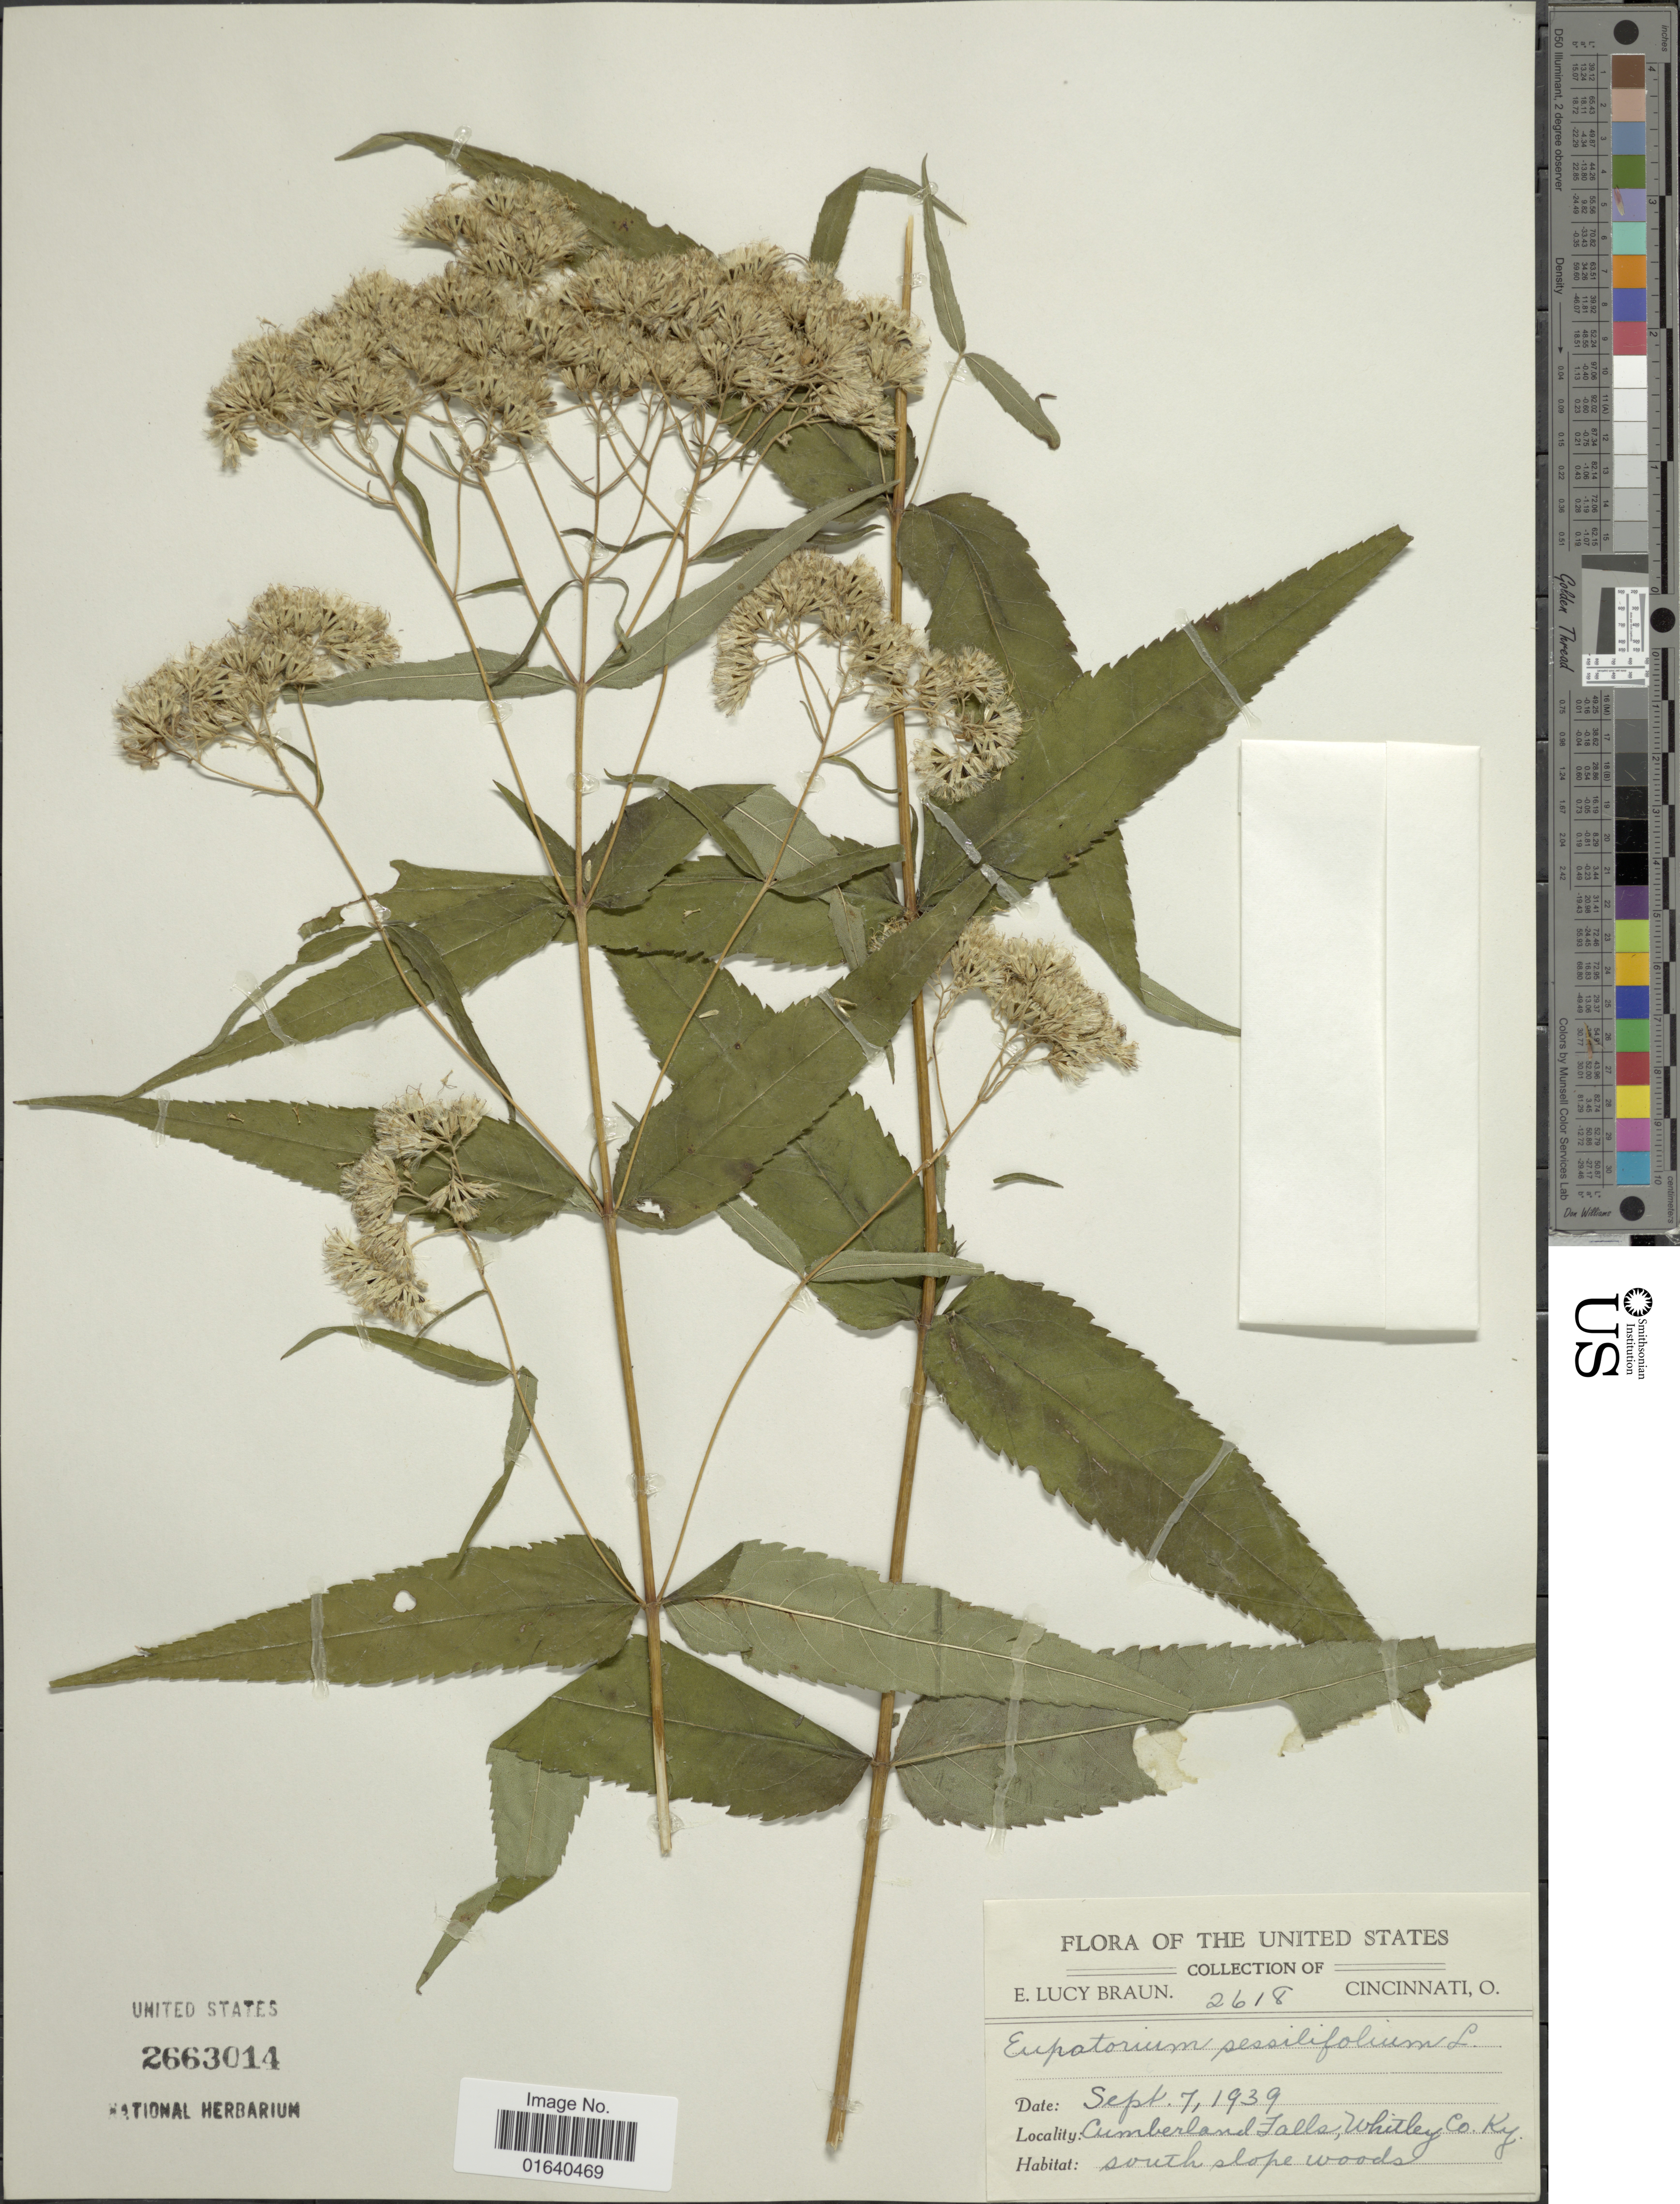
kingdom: Plantae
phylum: Tracheophyta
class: Magnoliopsida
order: Asterales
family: Asteraceae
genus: Eupatorium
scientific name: Eupatorium sessilifolium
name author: L.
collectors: E. L. Braun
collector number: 2618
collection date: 1939-09-07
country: United States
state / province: Kentucky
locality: The United States, Cumberland Falls, Whitley Co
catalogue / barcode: US 2663014